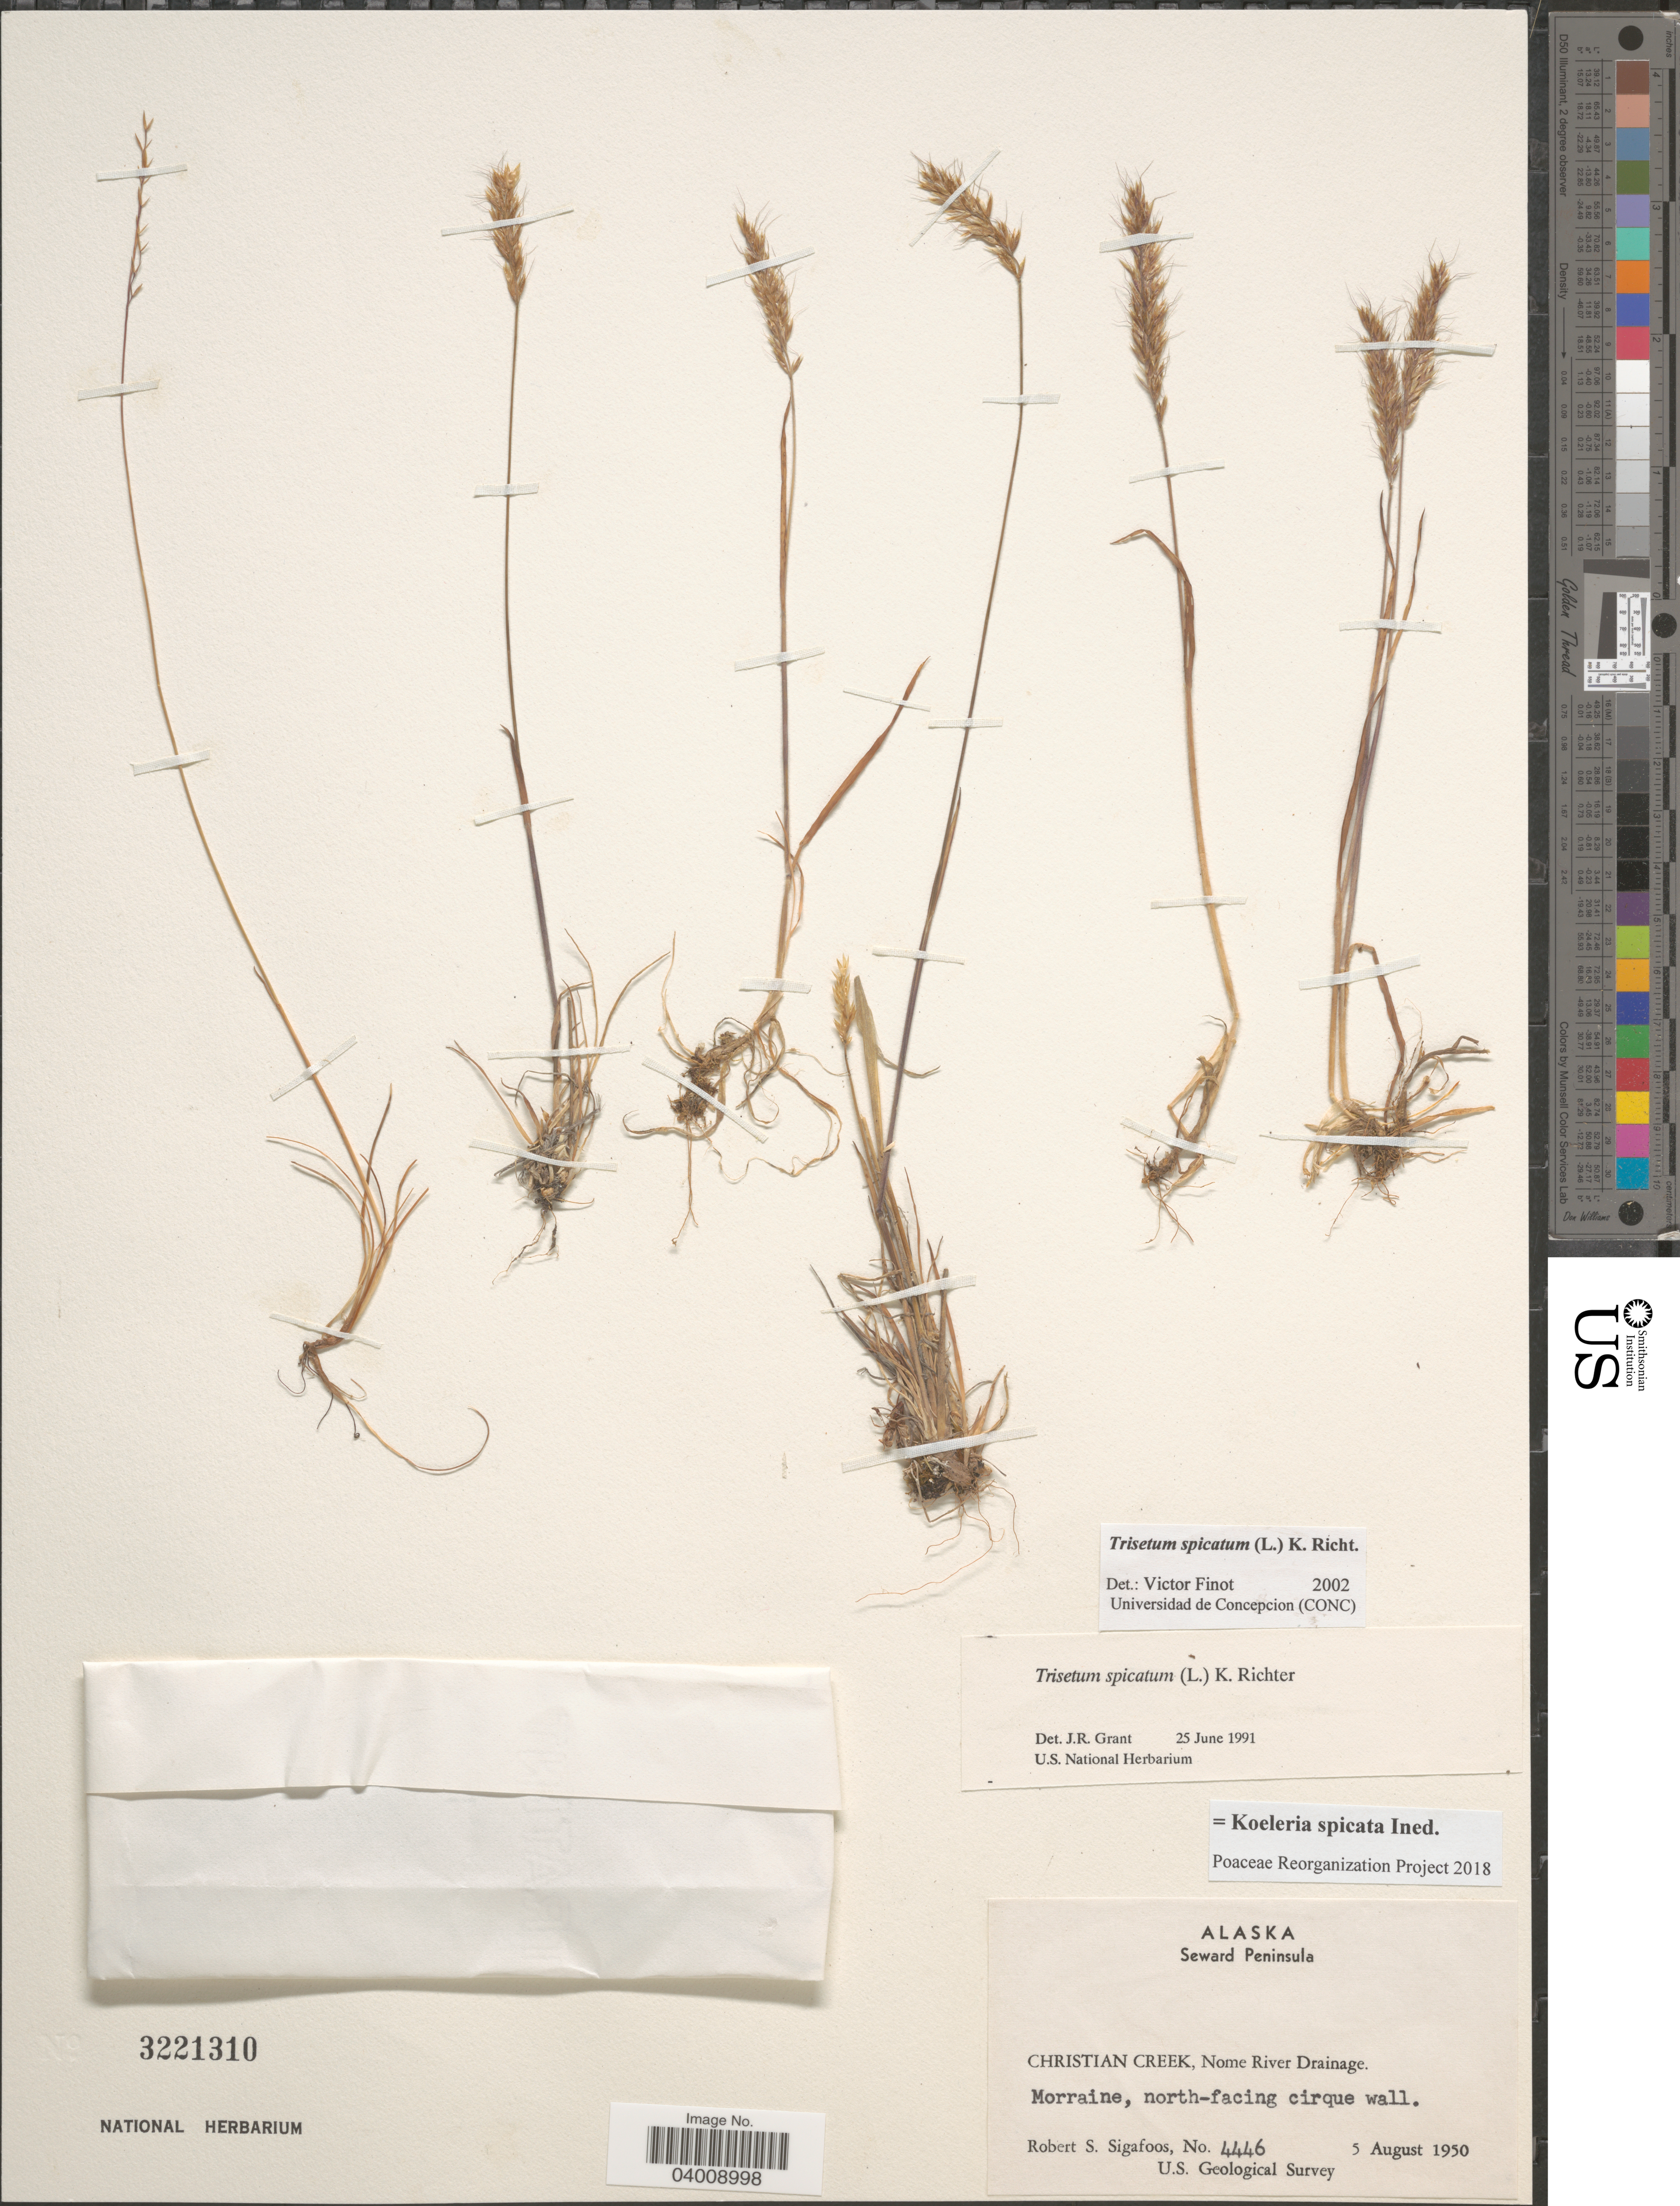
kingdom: Plantae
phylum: Tracheophyta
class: Liliopsida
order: Poales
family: Poaceae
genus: Koeleria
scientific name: Koeleria spicata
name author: (L.) Barberá et al.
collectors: R. Sigafoos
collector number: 4446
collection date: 1950-08-05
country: United States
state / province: Alaska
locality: Seward Peninsula. Christian Creek, Nome River Drainage. Morraine, north-facing cirque wall.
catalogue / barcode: US 3221310